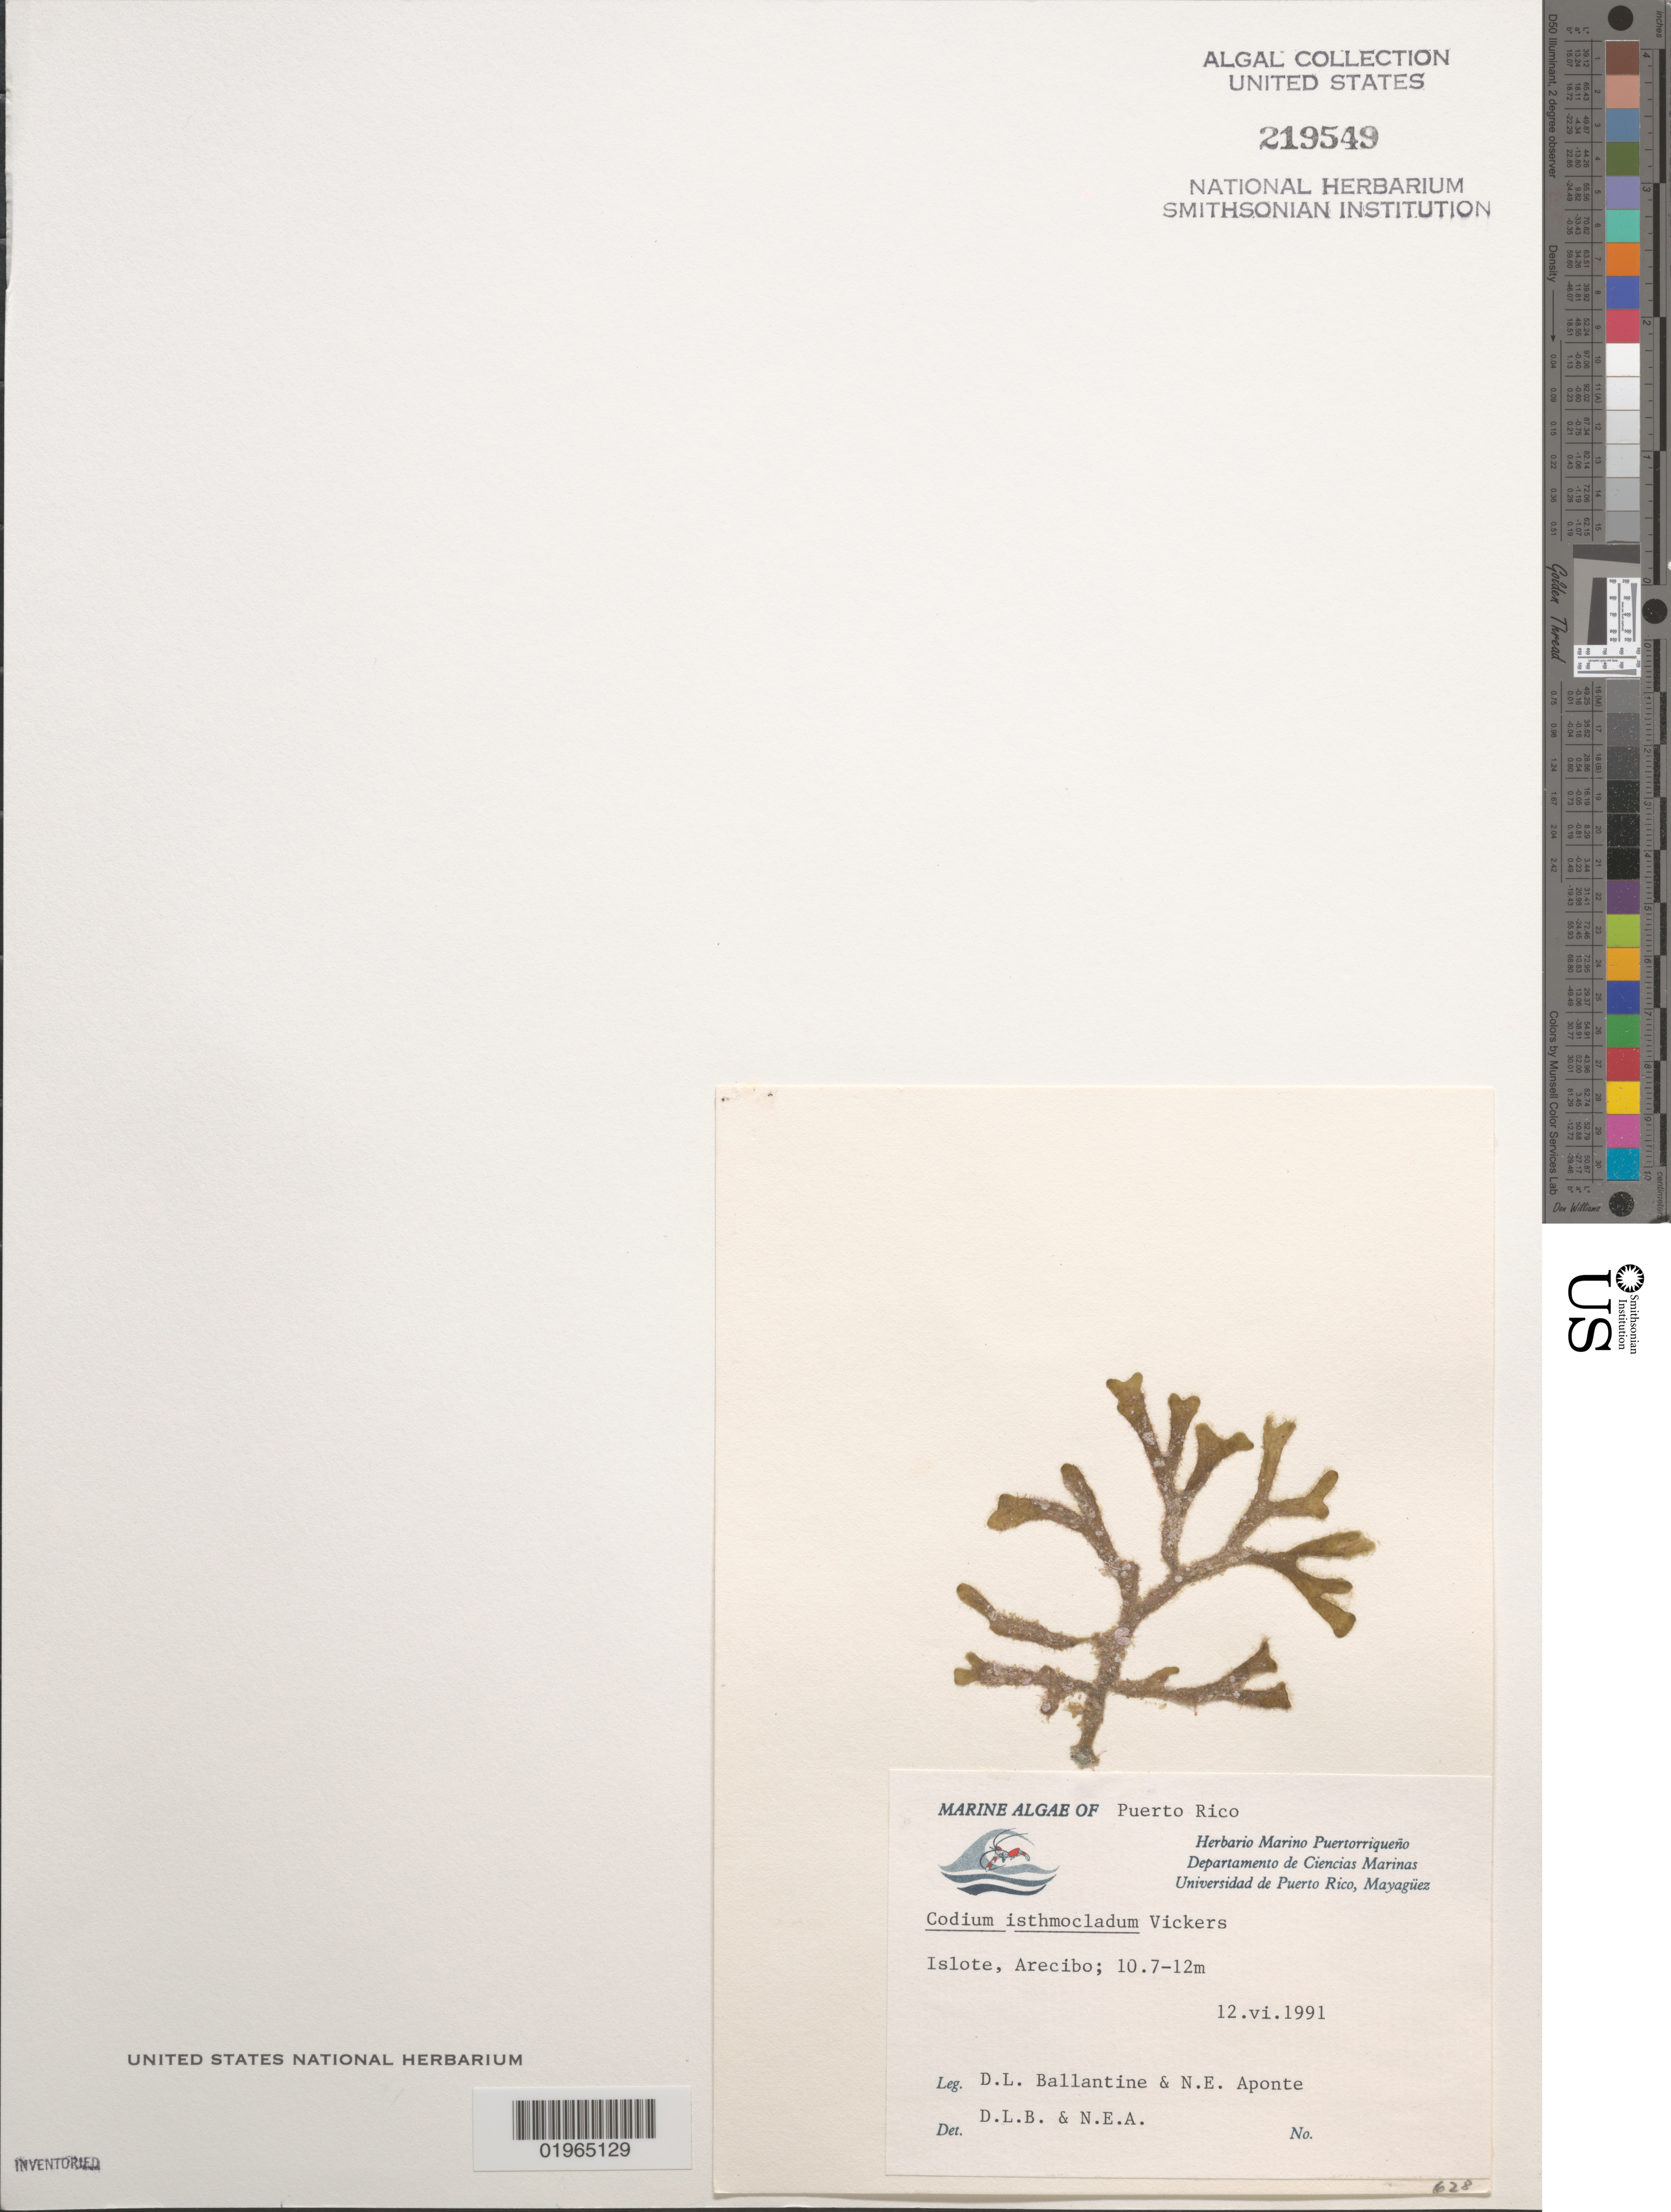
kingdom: Plantae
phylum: Chlorophyta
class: Ulvophyceae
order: Bryopsidales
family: Codiaceae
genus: Codium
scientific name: Codium isthmocladum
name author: Vickers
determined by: Ballantine, D. L.; Aponte, N. E.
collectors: D.L. Ballantine & N. E. Aponte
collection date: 1991-06-12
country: Puerto Rico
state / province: Arecibo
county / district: Islote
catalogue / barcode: US 219549